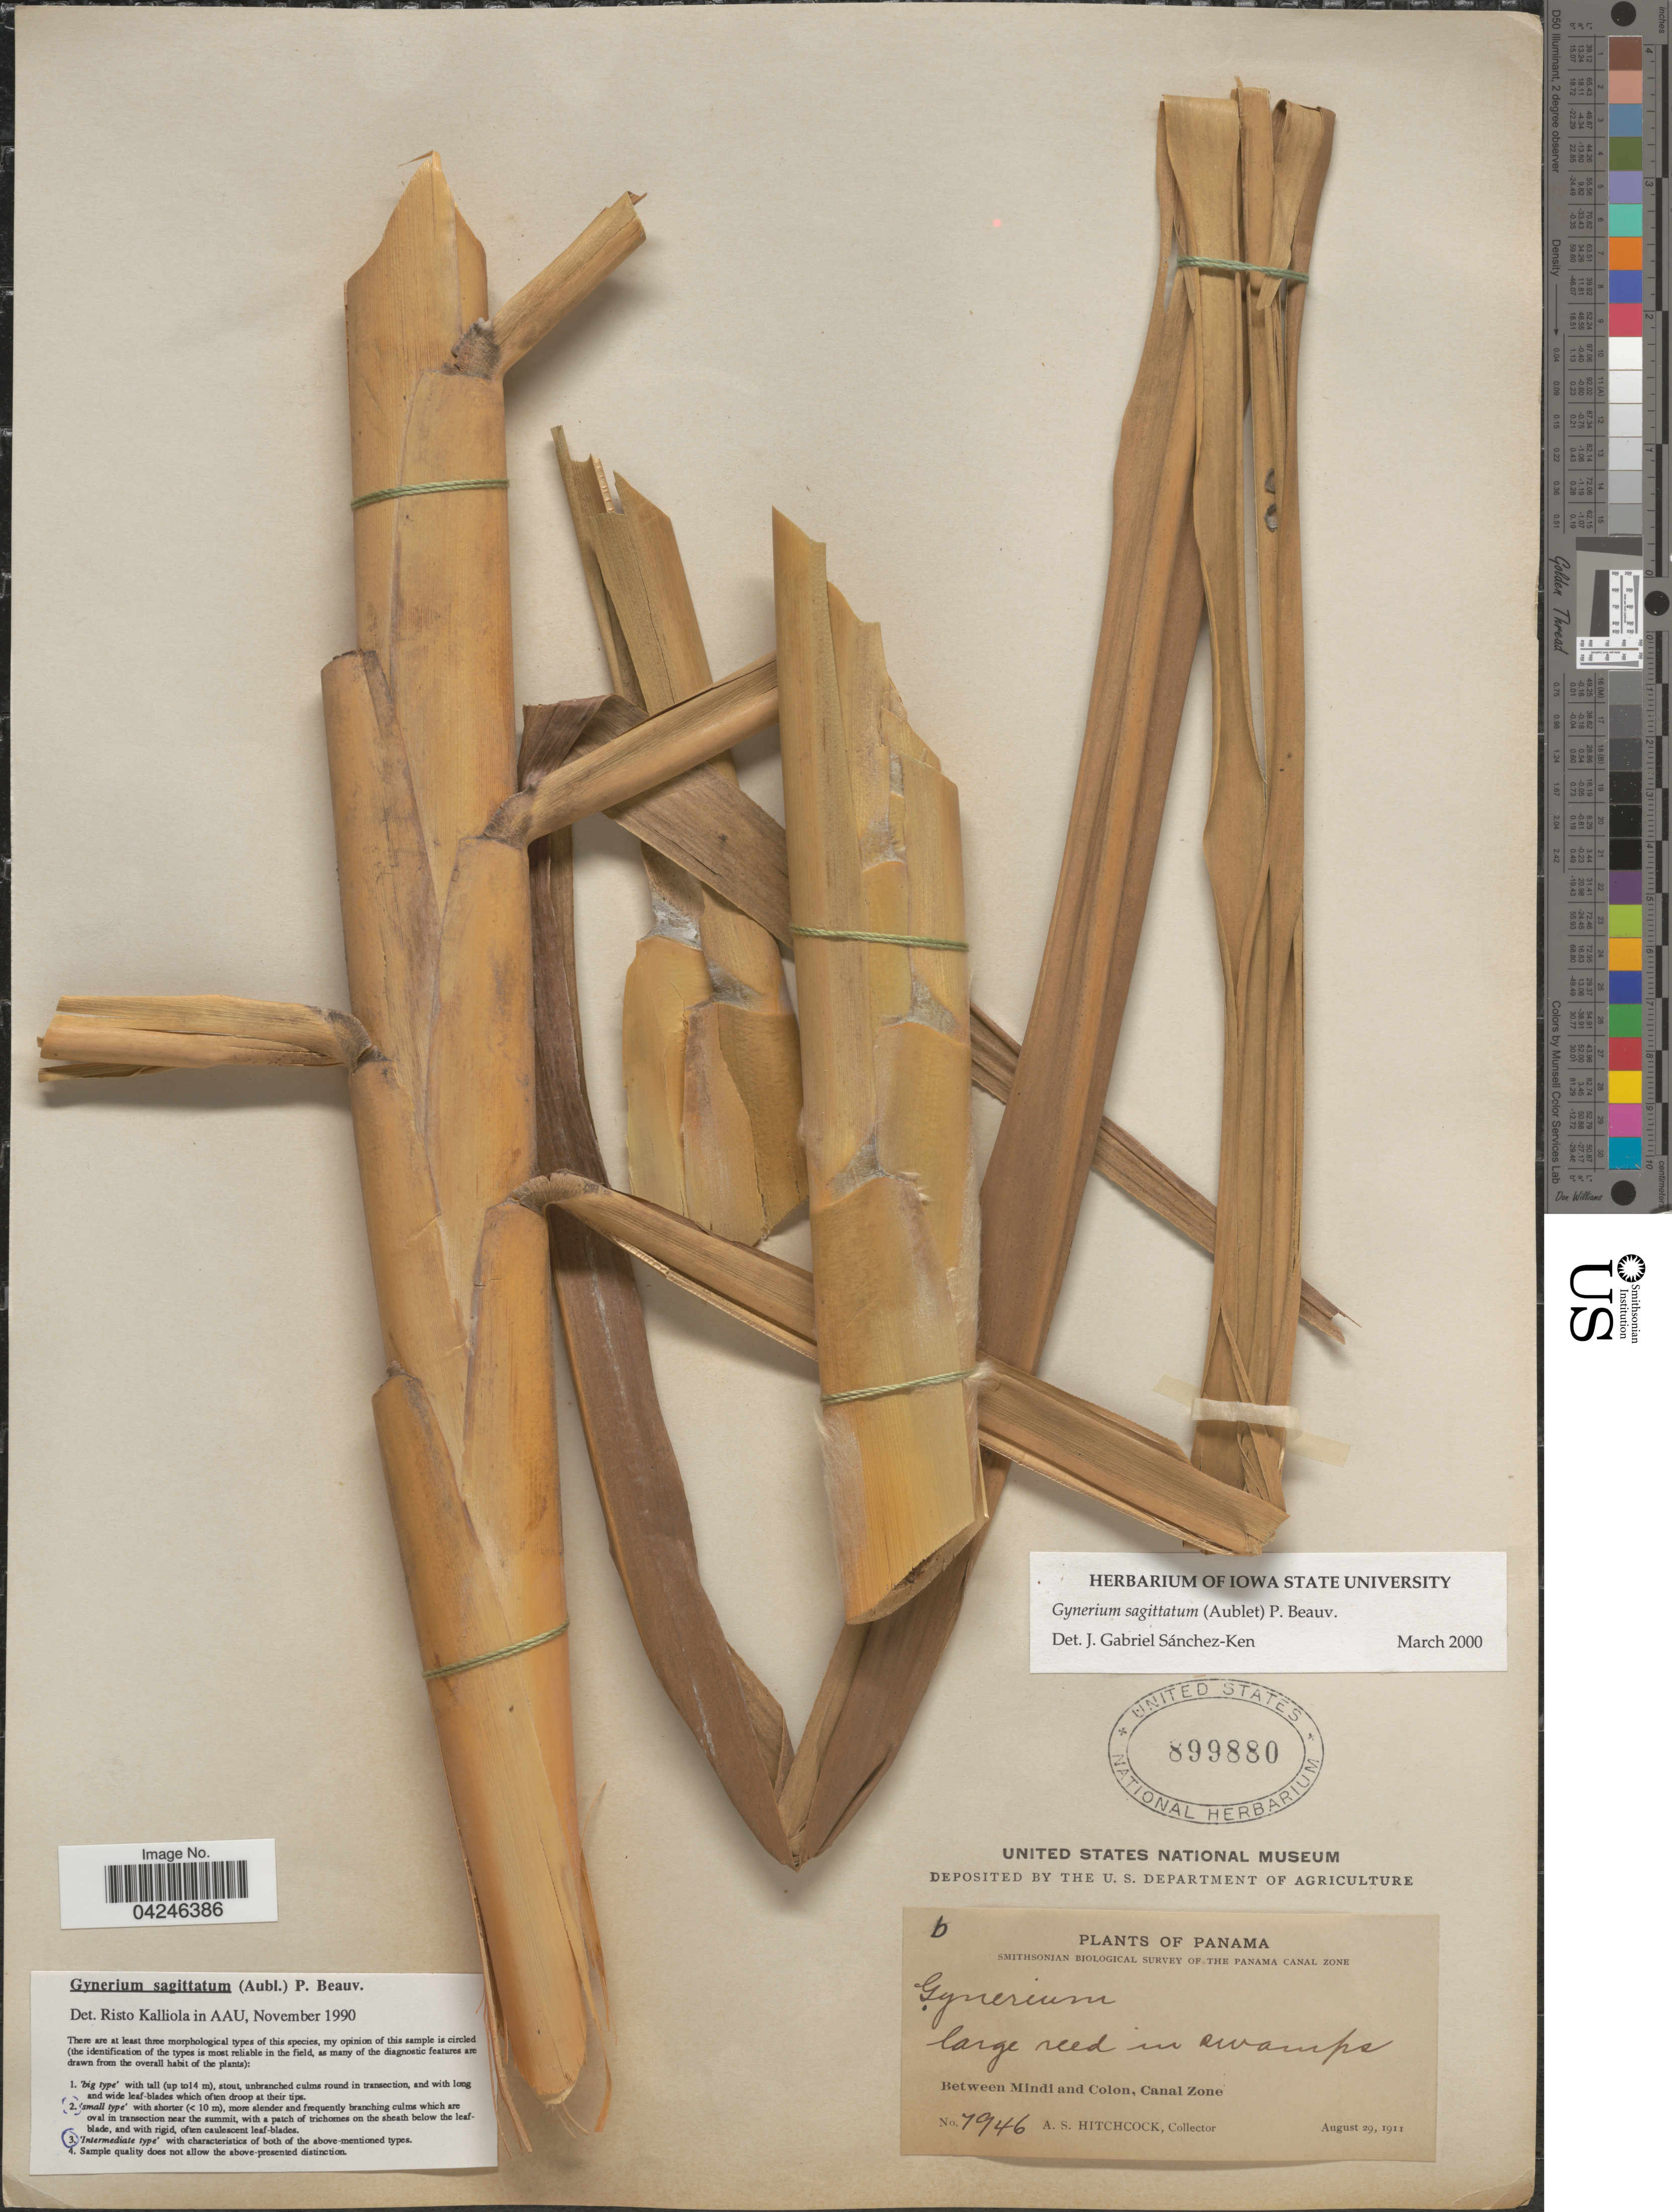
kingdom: Plantae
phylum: Tracheophyta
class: Liliopsida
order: Poales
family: Poaceae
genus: Gynerium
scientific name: Gynerium sagittatum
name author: (Aubl.) P. Beauv.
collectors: A. S. Hitchcock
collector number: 7946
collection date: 1911-08-29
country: Panama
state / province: Colón / Panamá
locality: Smithsonian Biological Survey of the Panama Canal Zone. Between Mindi and Colon, Canal Zone.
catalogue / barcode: US 899880